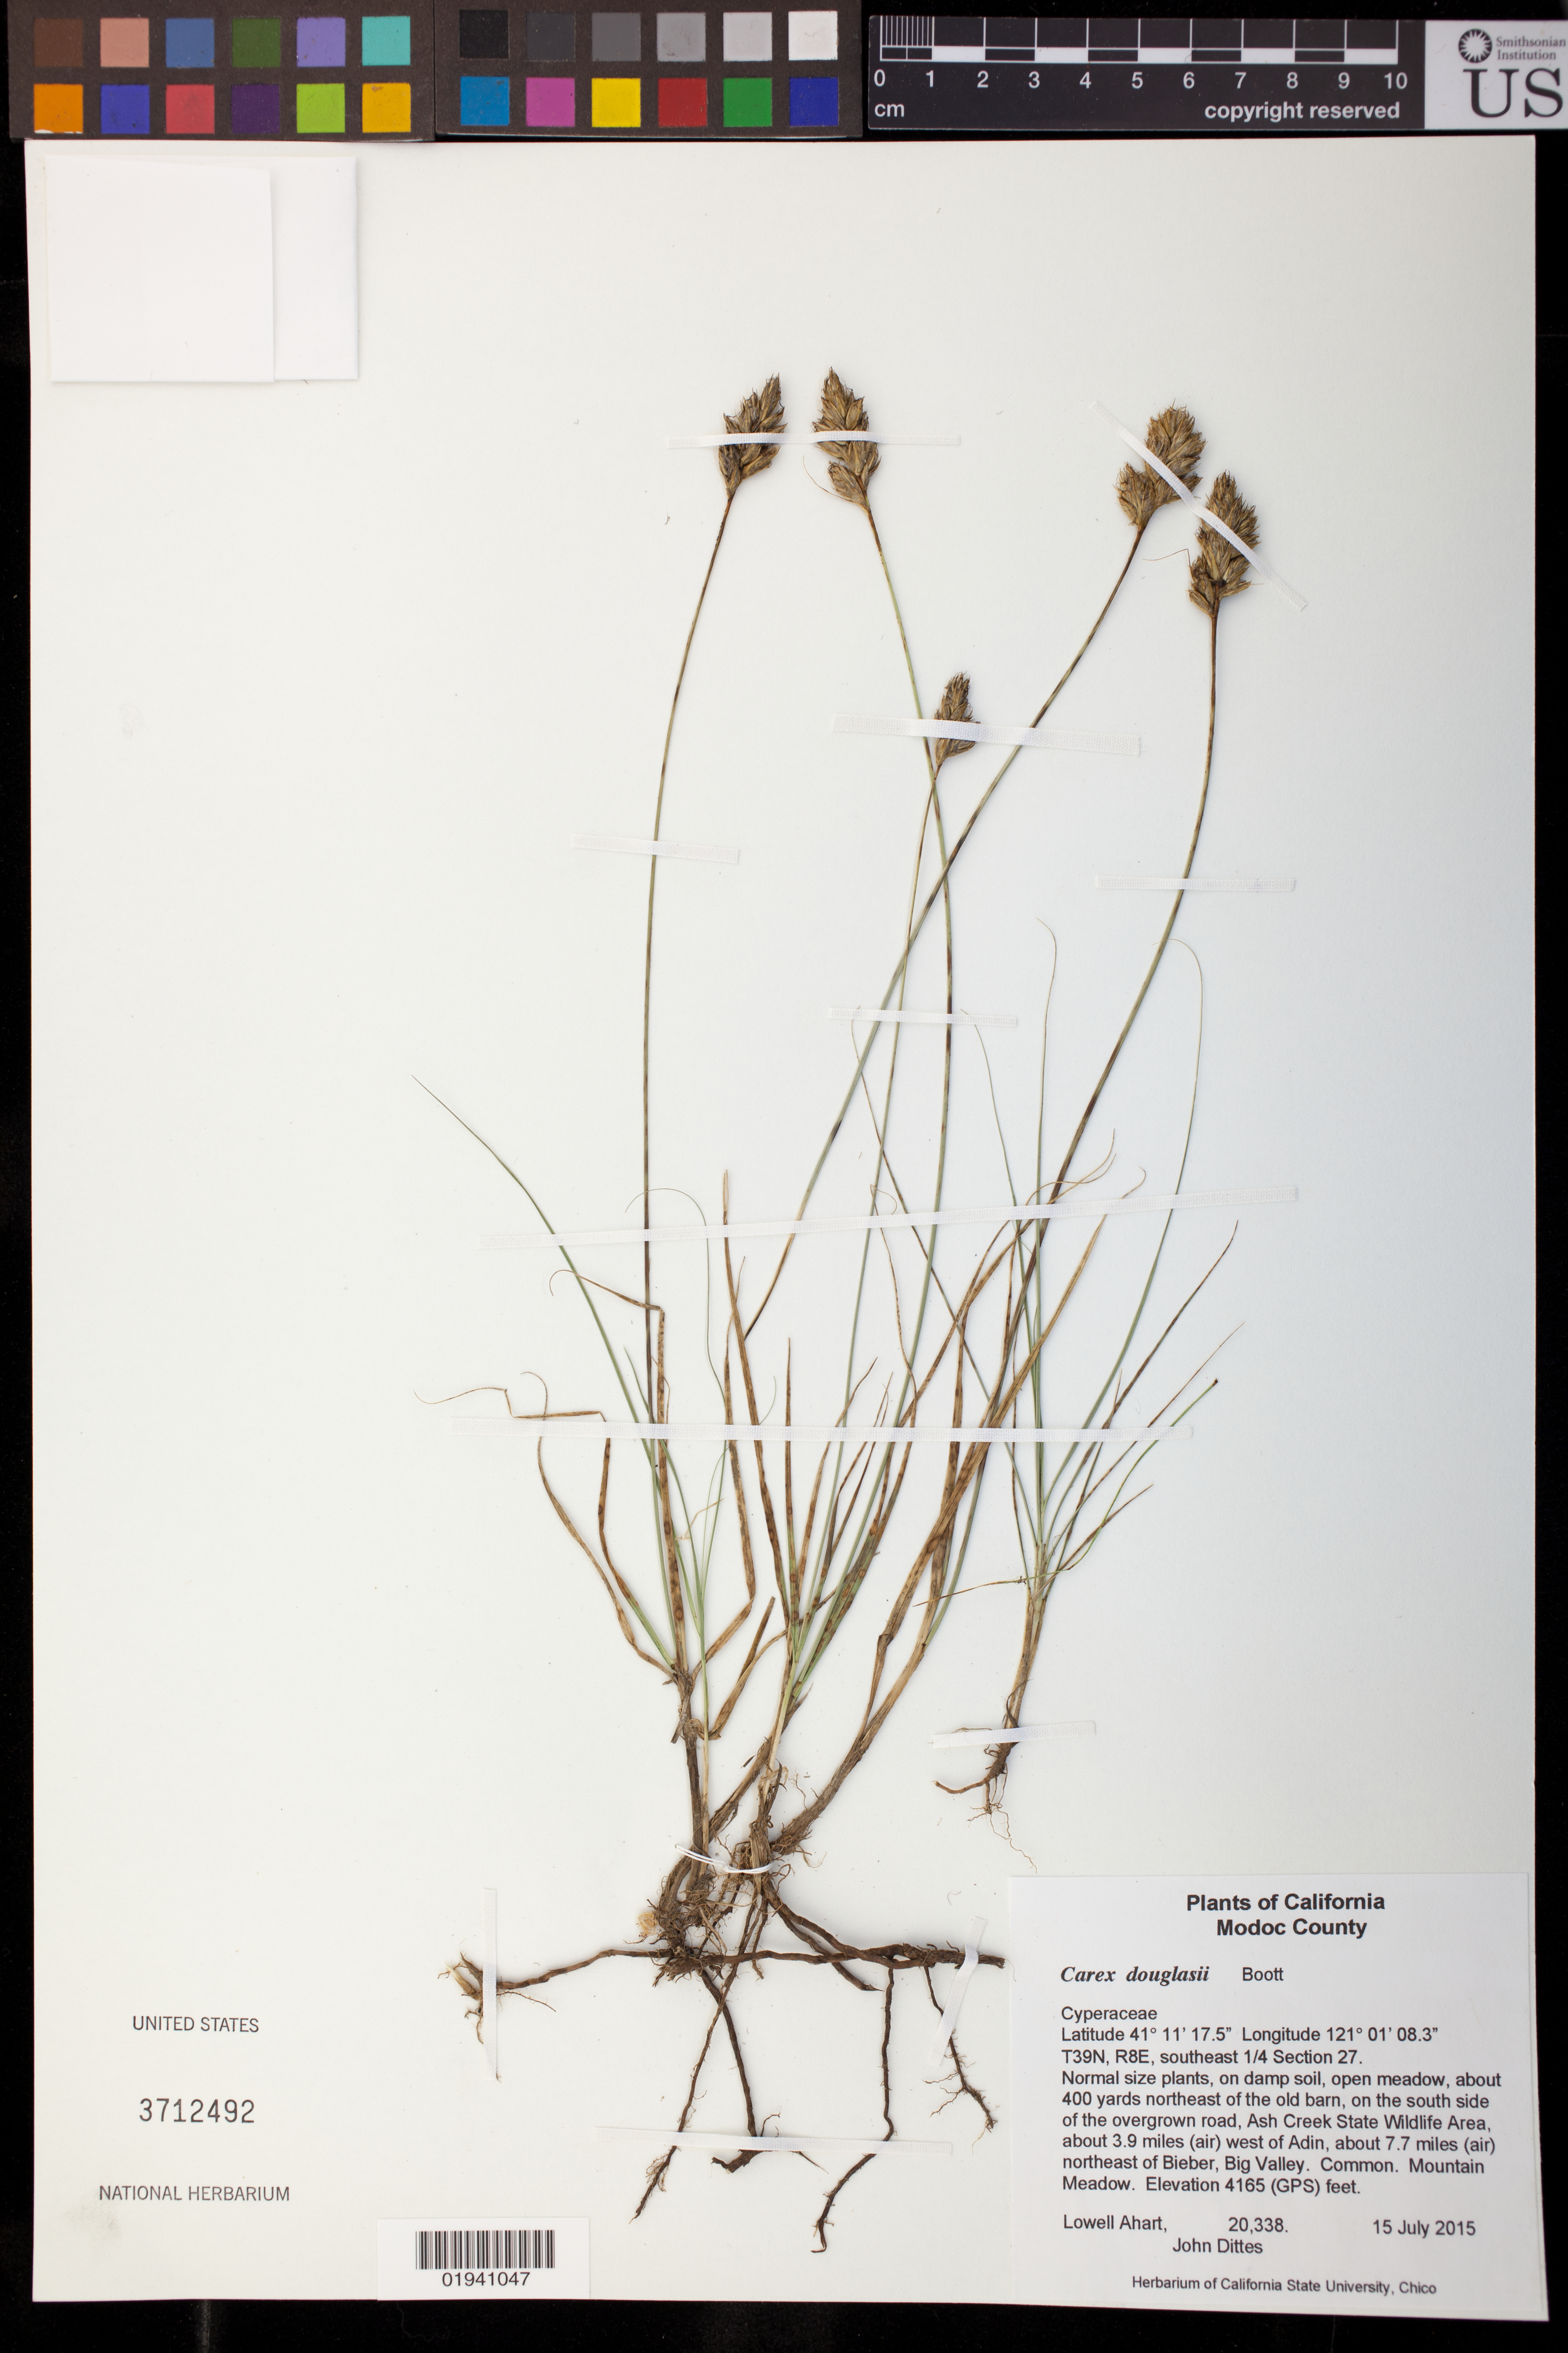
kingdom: Plantae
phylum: Tracheophyta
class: Liliopsida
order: Poales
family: Cyperaceae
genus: Carex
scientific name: Carex douglasii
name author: Boott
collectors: L. Ahart & J. Dittes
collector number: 20338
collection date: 2015-07-15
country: United States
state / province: California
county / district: Modoc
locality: T39N, R8E, southeast 1/4 section 27. About 400 yards northeast of the old barn, on the south side of the overgrown road, Ash Creek State Wildlife Area, about 3.9 miles (air) west of Adin, about 7.7 miles (air) northeast of Bieber, Big Valley.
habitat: on damp soil, open meadow, mountain meadow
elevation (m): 1269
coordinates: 41 11 54.1, 121 01 0.9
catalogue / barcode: US 3712492